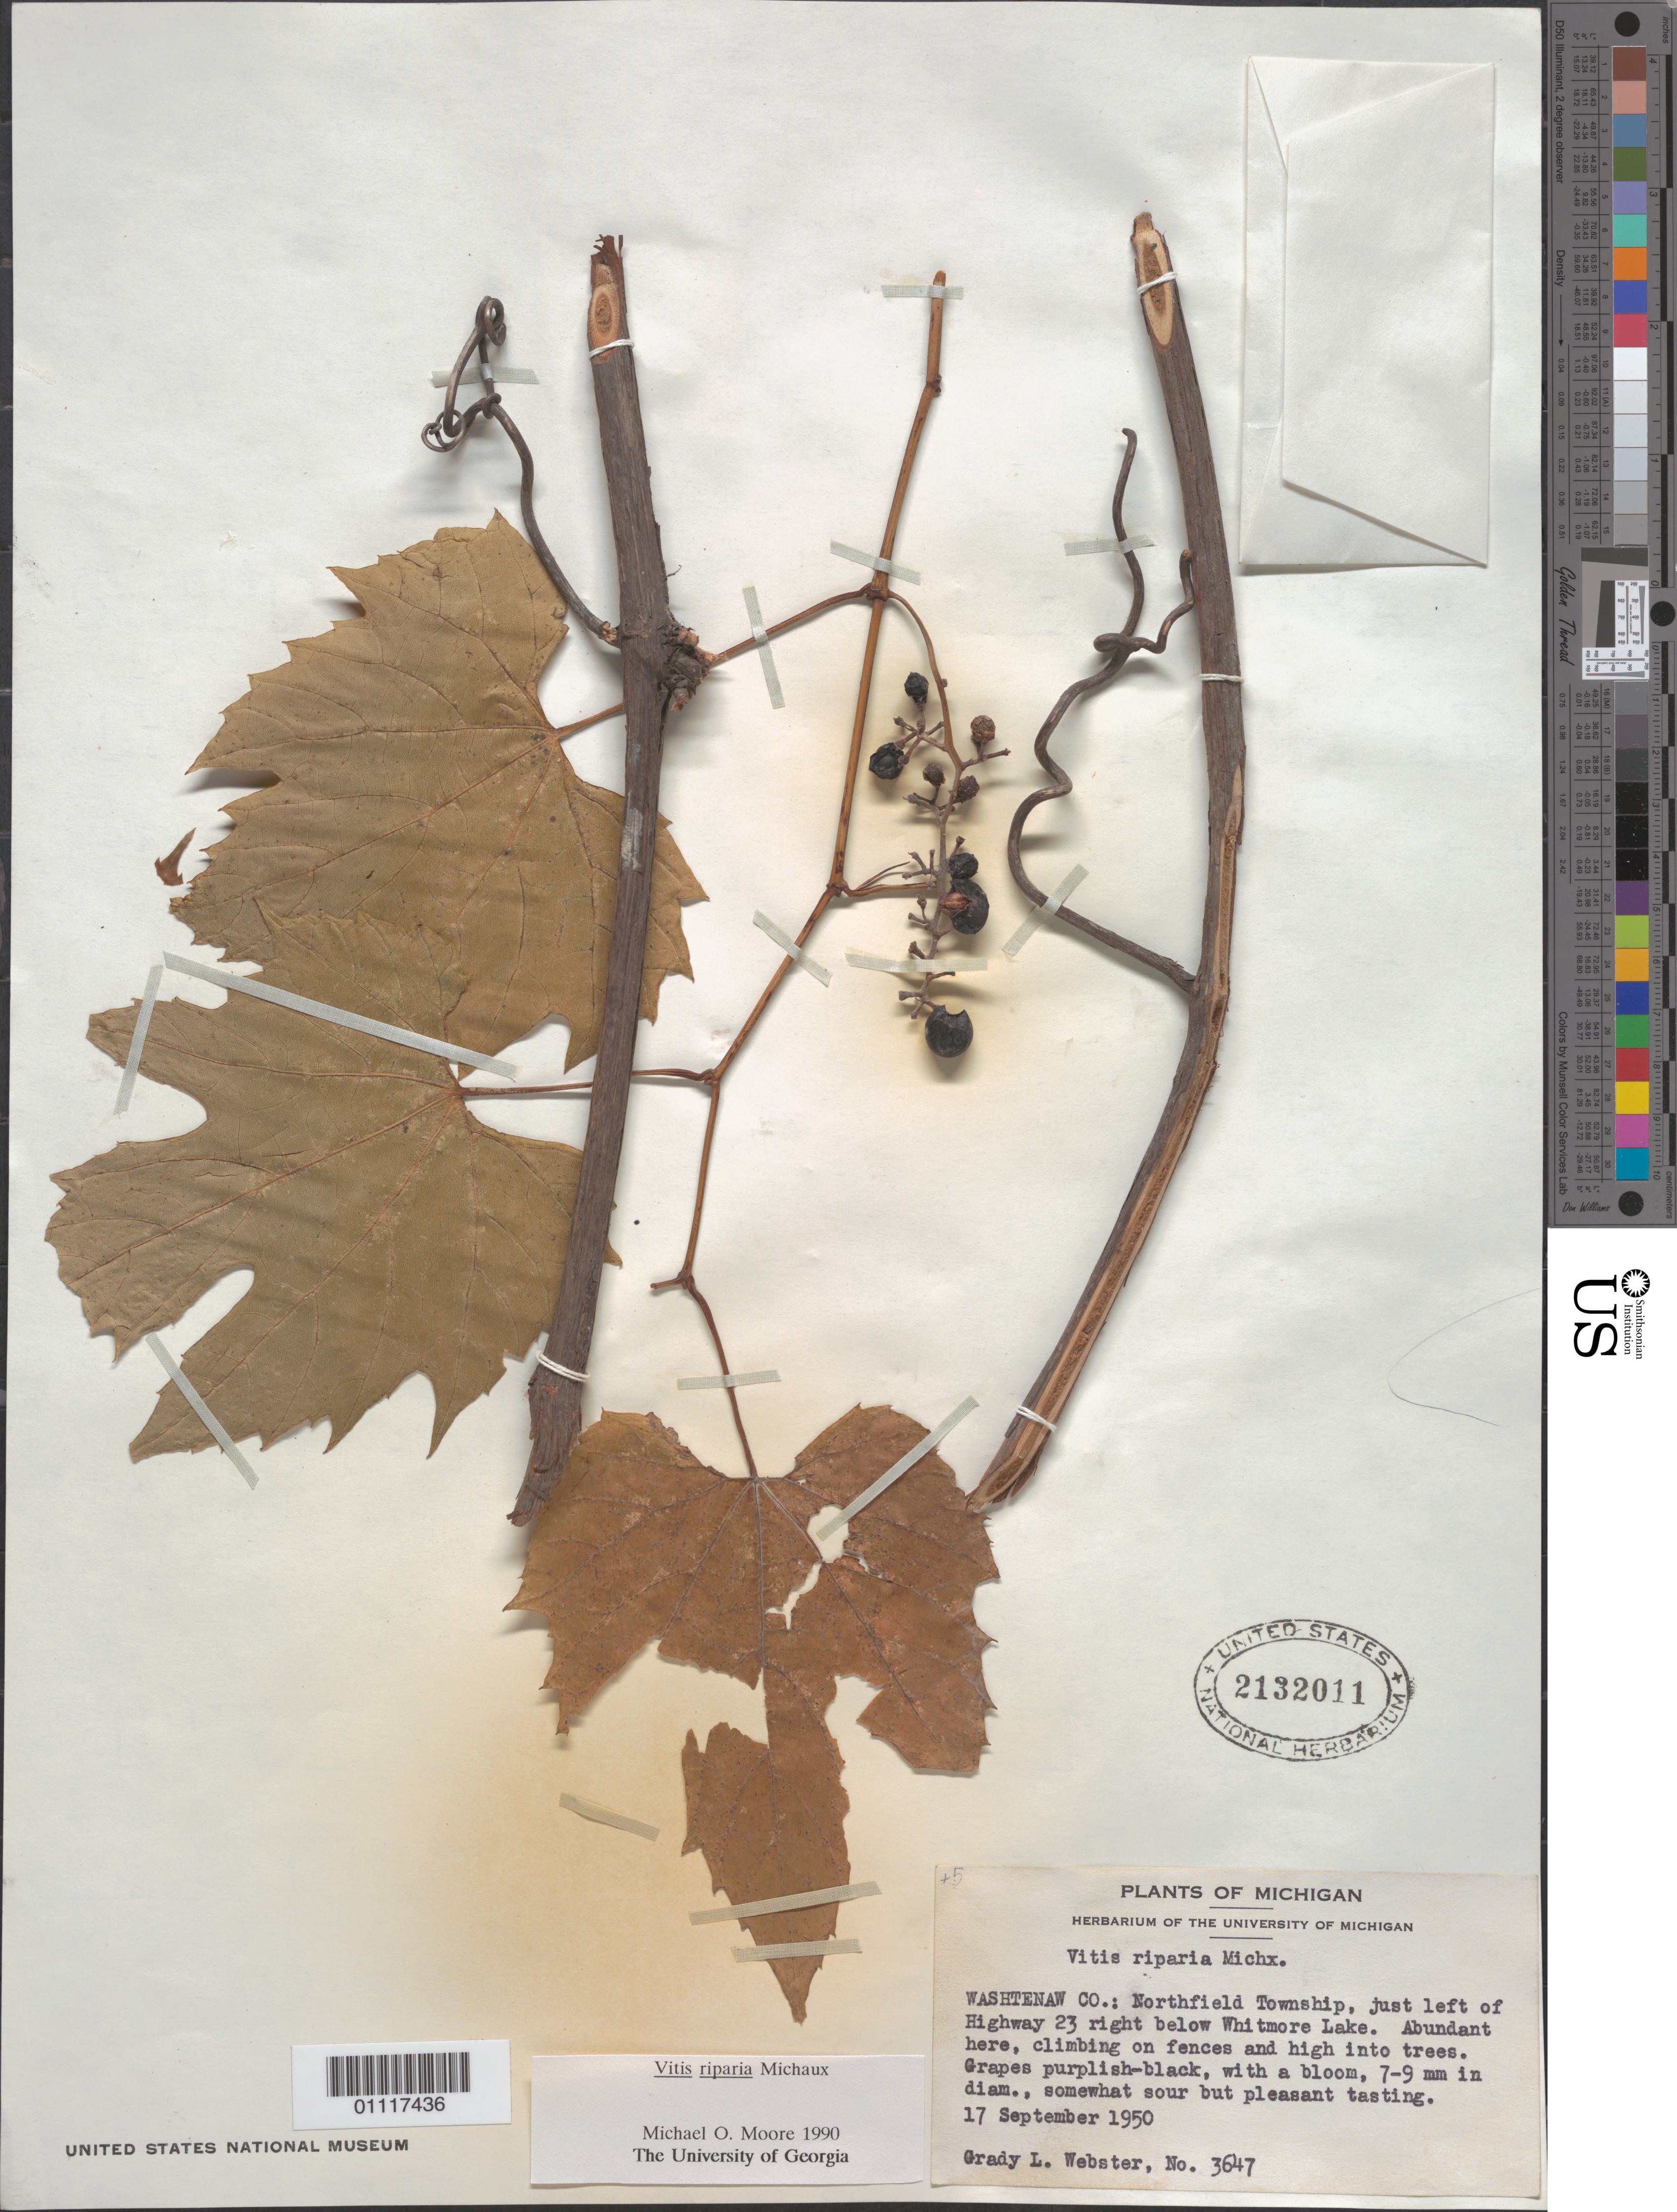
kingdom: Plantae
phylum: Tracheophyta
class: Magnoliopsida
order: Vitales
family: Vitaceae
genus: Vitis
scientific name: Vitis riparia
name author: Michx.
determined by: Moore, M. O.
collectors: G. L. Webster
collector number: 3647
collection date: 1950-09-17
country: United States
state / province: Michigan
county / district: Washtenaw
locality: Northfield Township, just left of Highway 23 right below Whitemore Lake.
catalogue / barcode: US 2132011